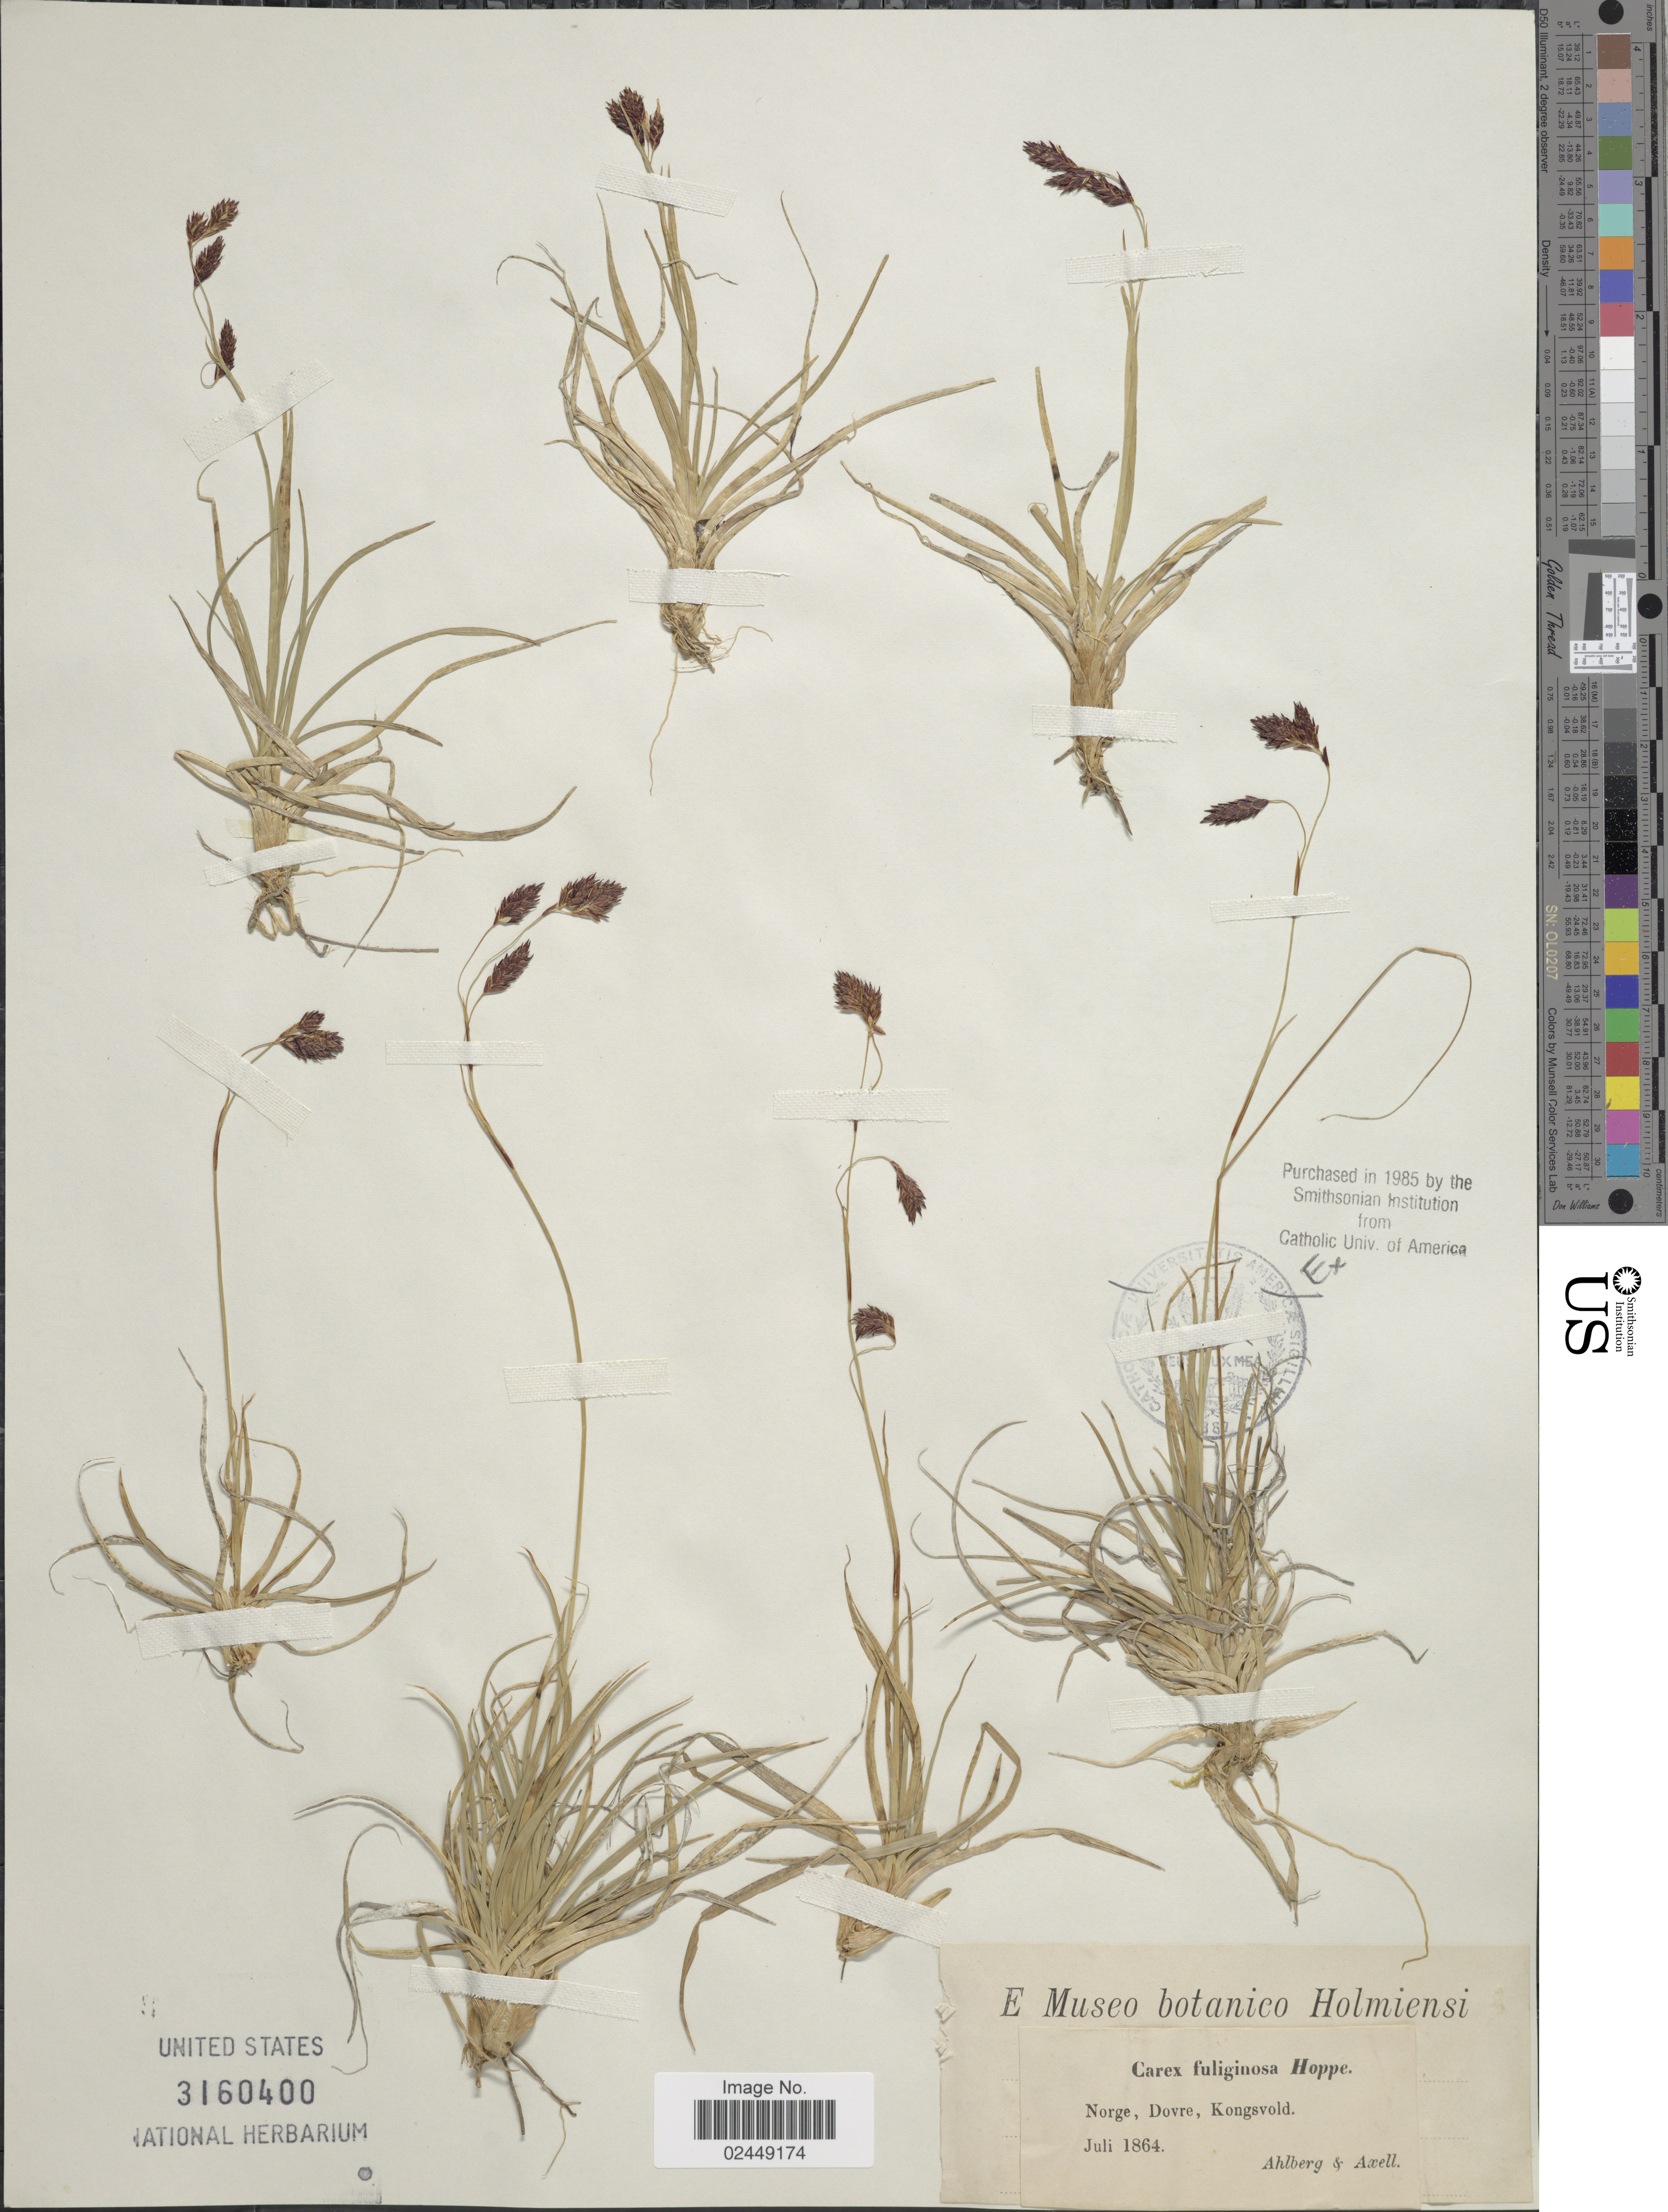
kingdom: Plantae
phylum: Tracheophyta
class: Liliopsida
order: Poales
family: Cyperaceae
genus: Carex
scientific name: Carex fuliginosa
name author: Schkuhr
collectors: Ahlberg & Axell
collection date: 1864-07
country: Norway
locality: Dovre, Kongsvold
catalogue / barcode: US 3160400